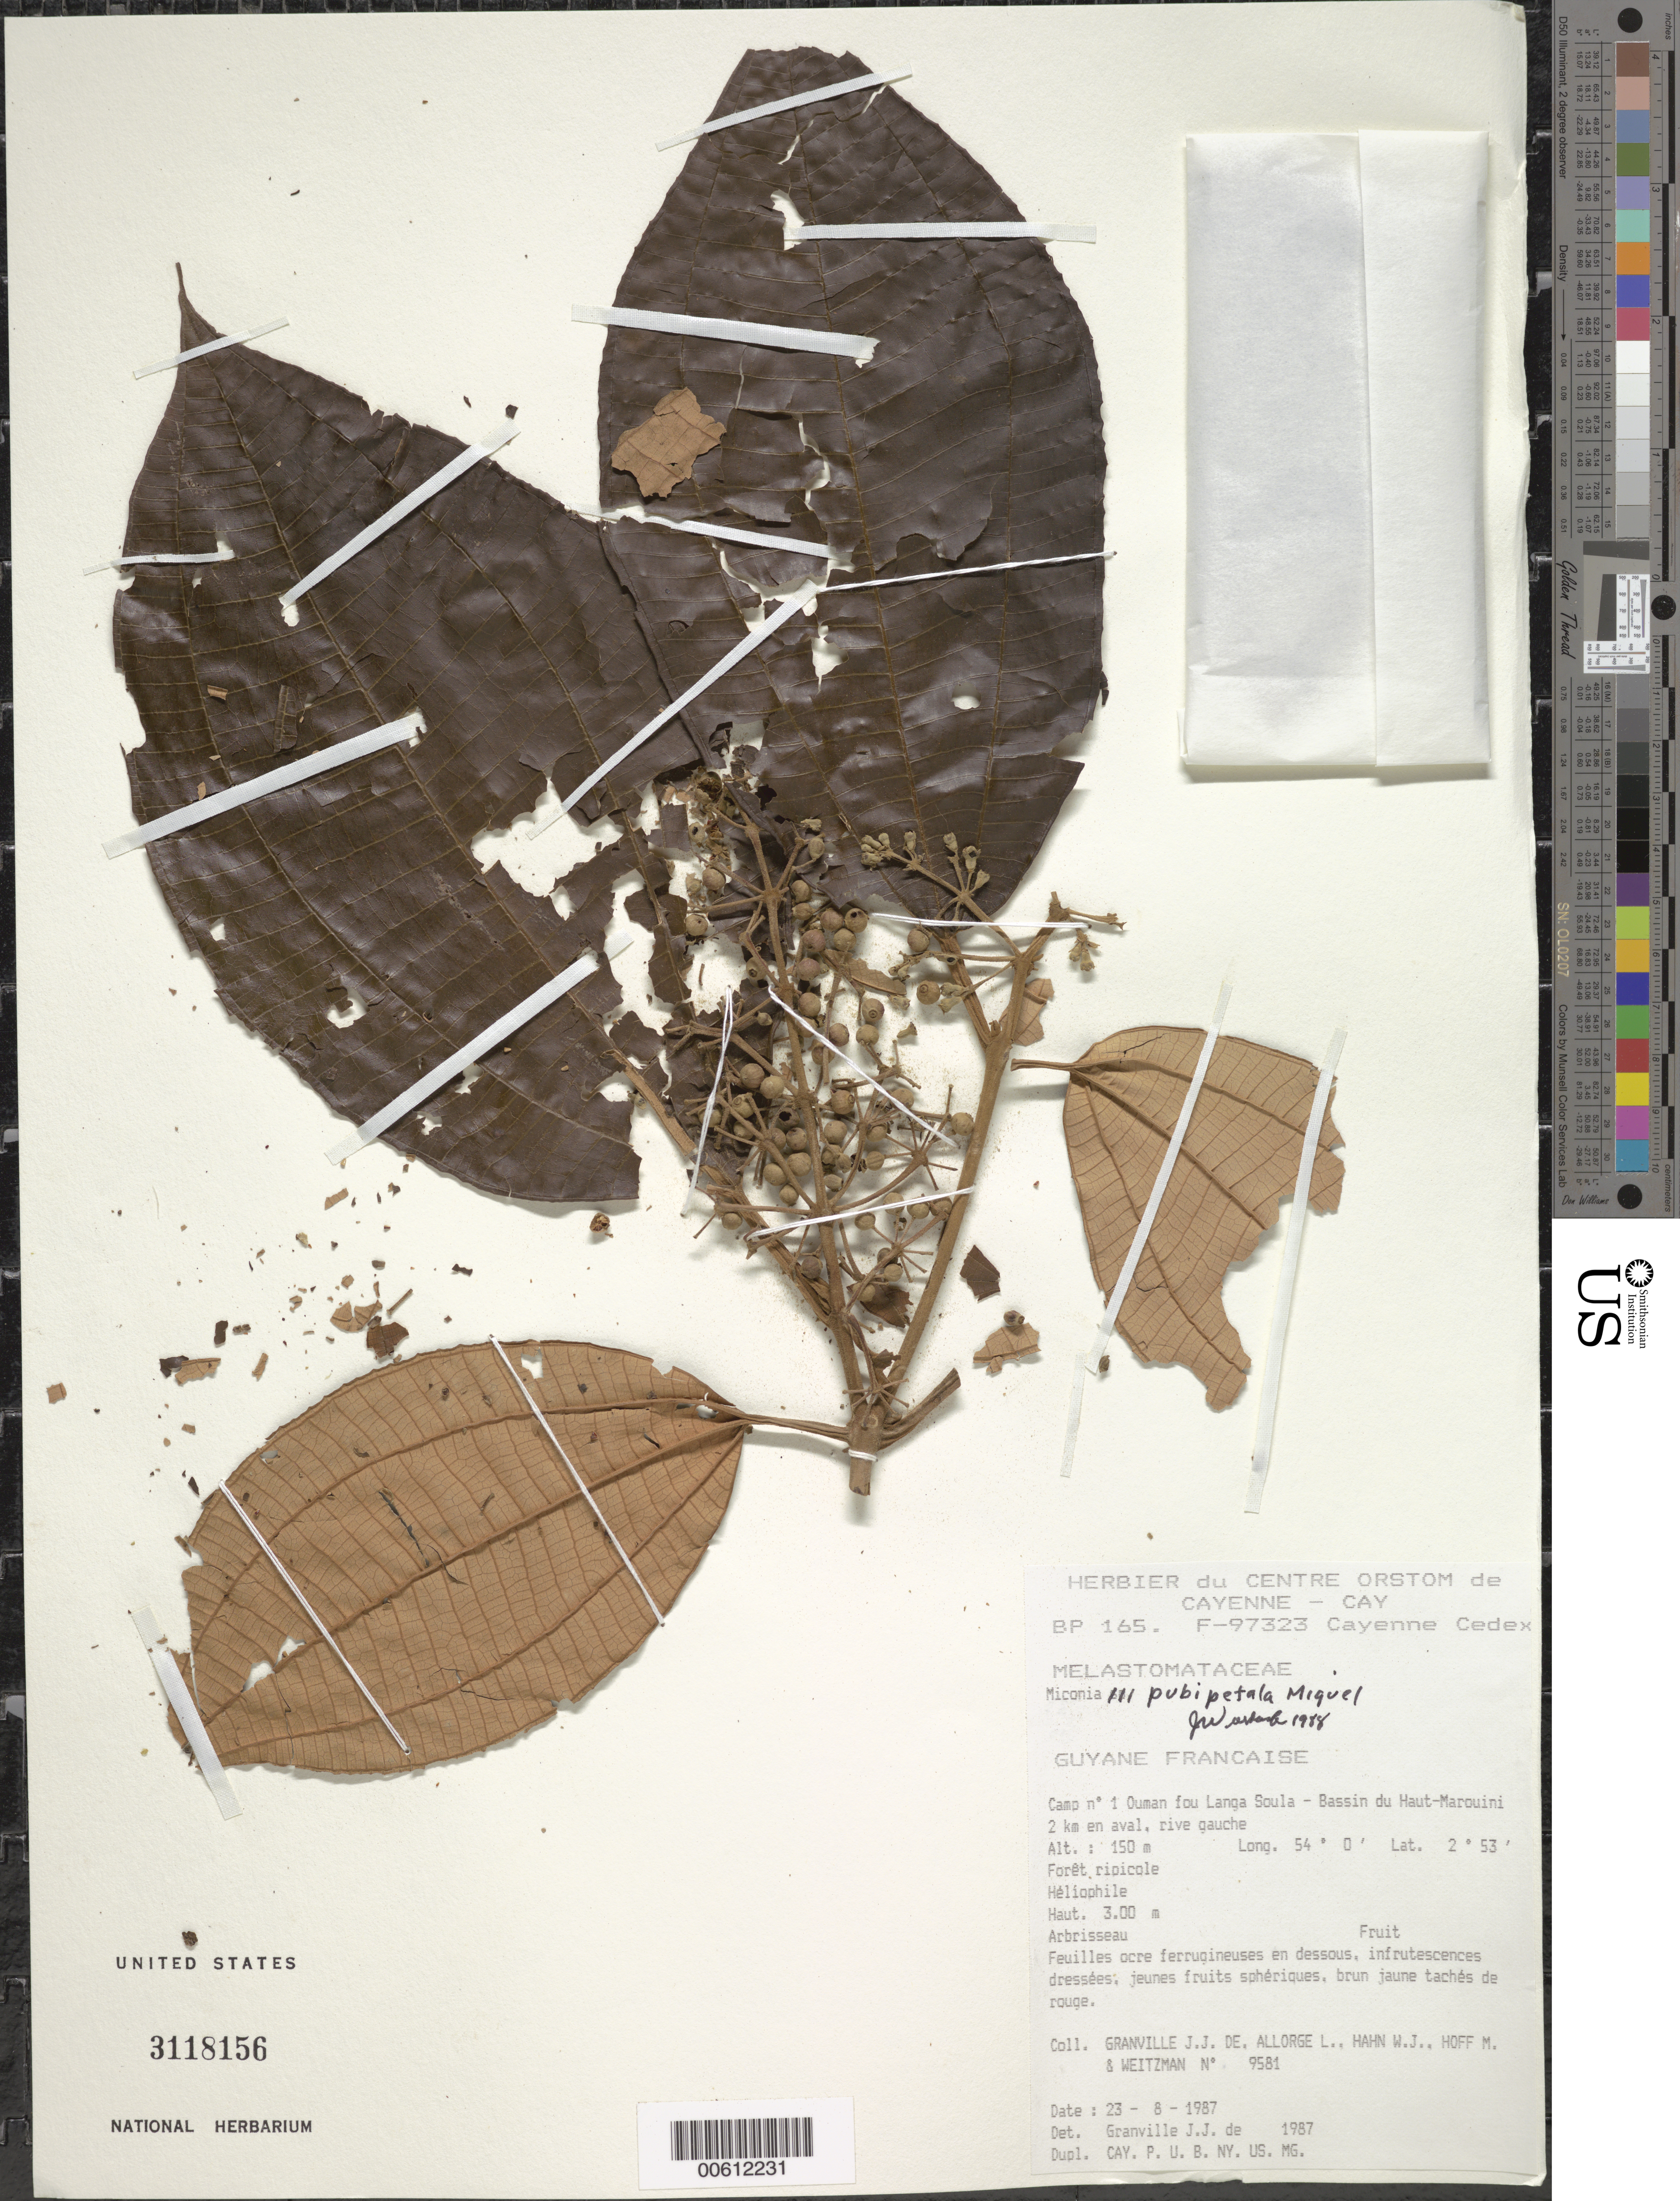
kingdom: Plantae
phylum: Tracheophyta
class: Magnoliopsida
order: Myrtales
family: Melastomataceae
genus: Miconia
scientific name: Miconia pubipetala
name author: Miq.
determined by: Wurdack, John J., (US), US (UNITED STATES)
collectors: J.-J. de Granville, L. Allorge, W. J. Hahn, M. Hoff & A. L. Weitzman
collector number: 9581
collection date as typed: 23-Aug-87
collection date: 1987-08-23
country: French Guiana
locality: Ouman fou Langa Soula, Camp #1, Bassin du Haut-Marouini, 2 km en aval, rive gauche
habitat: Forêt ripicole, heliophile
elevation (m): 150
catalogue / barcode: US 3118156